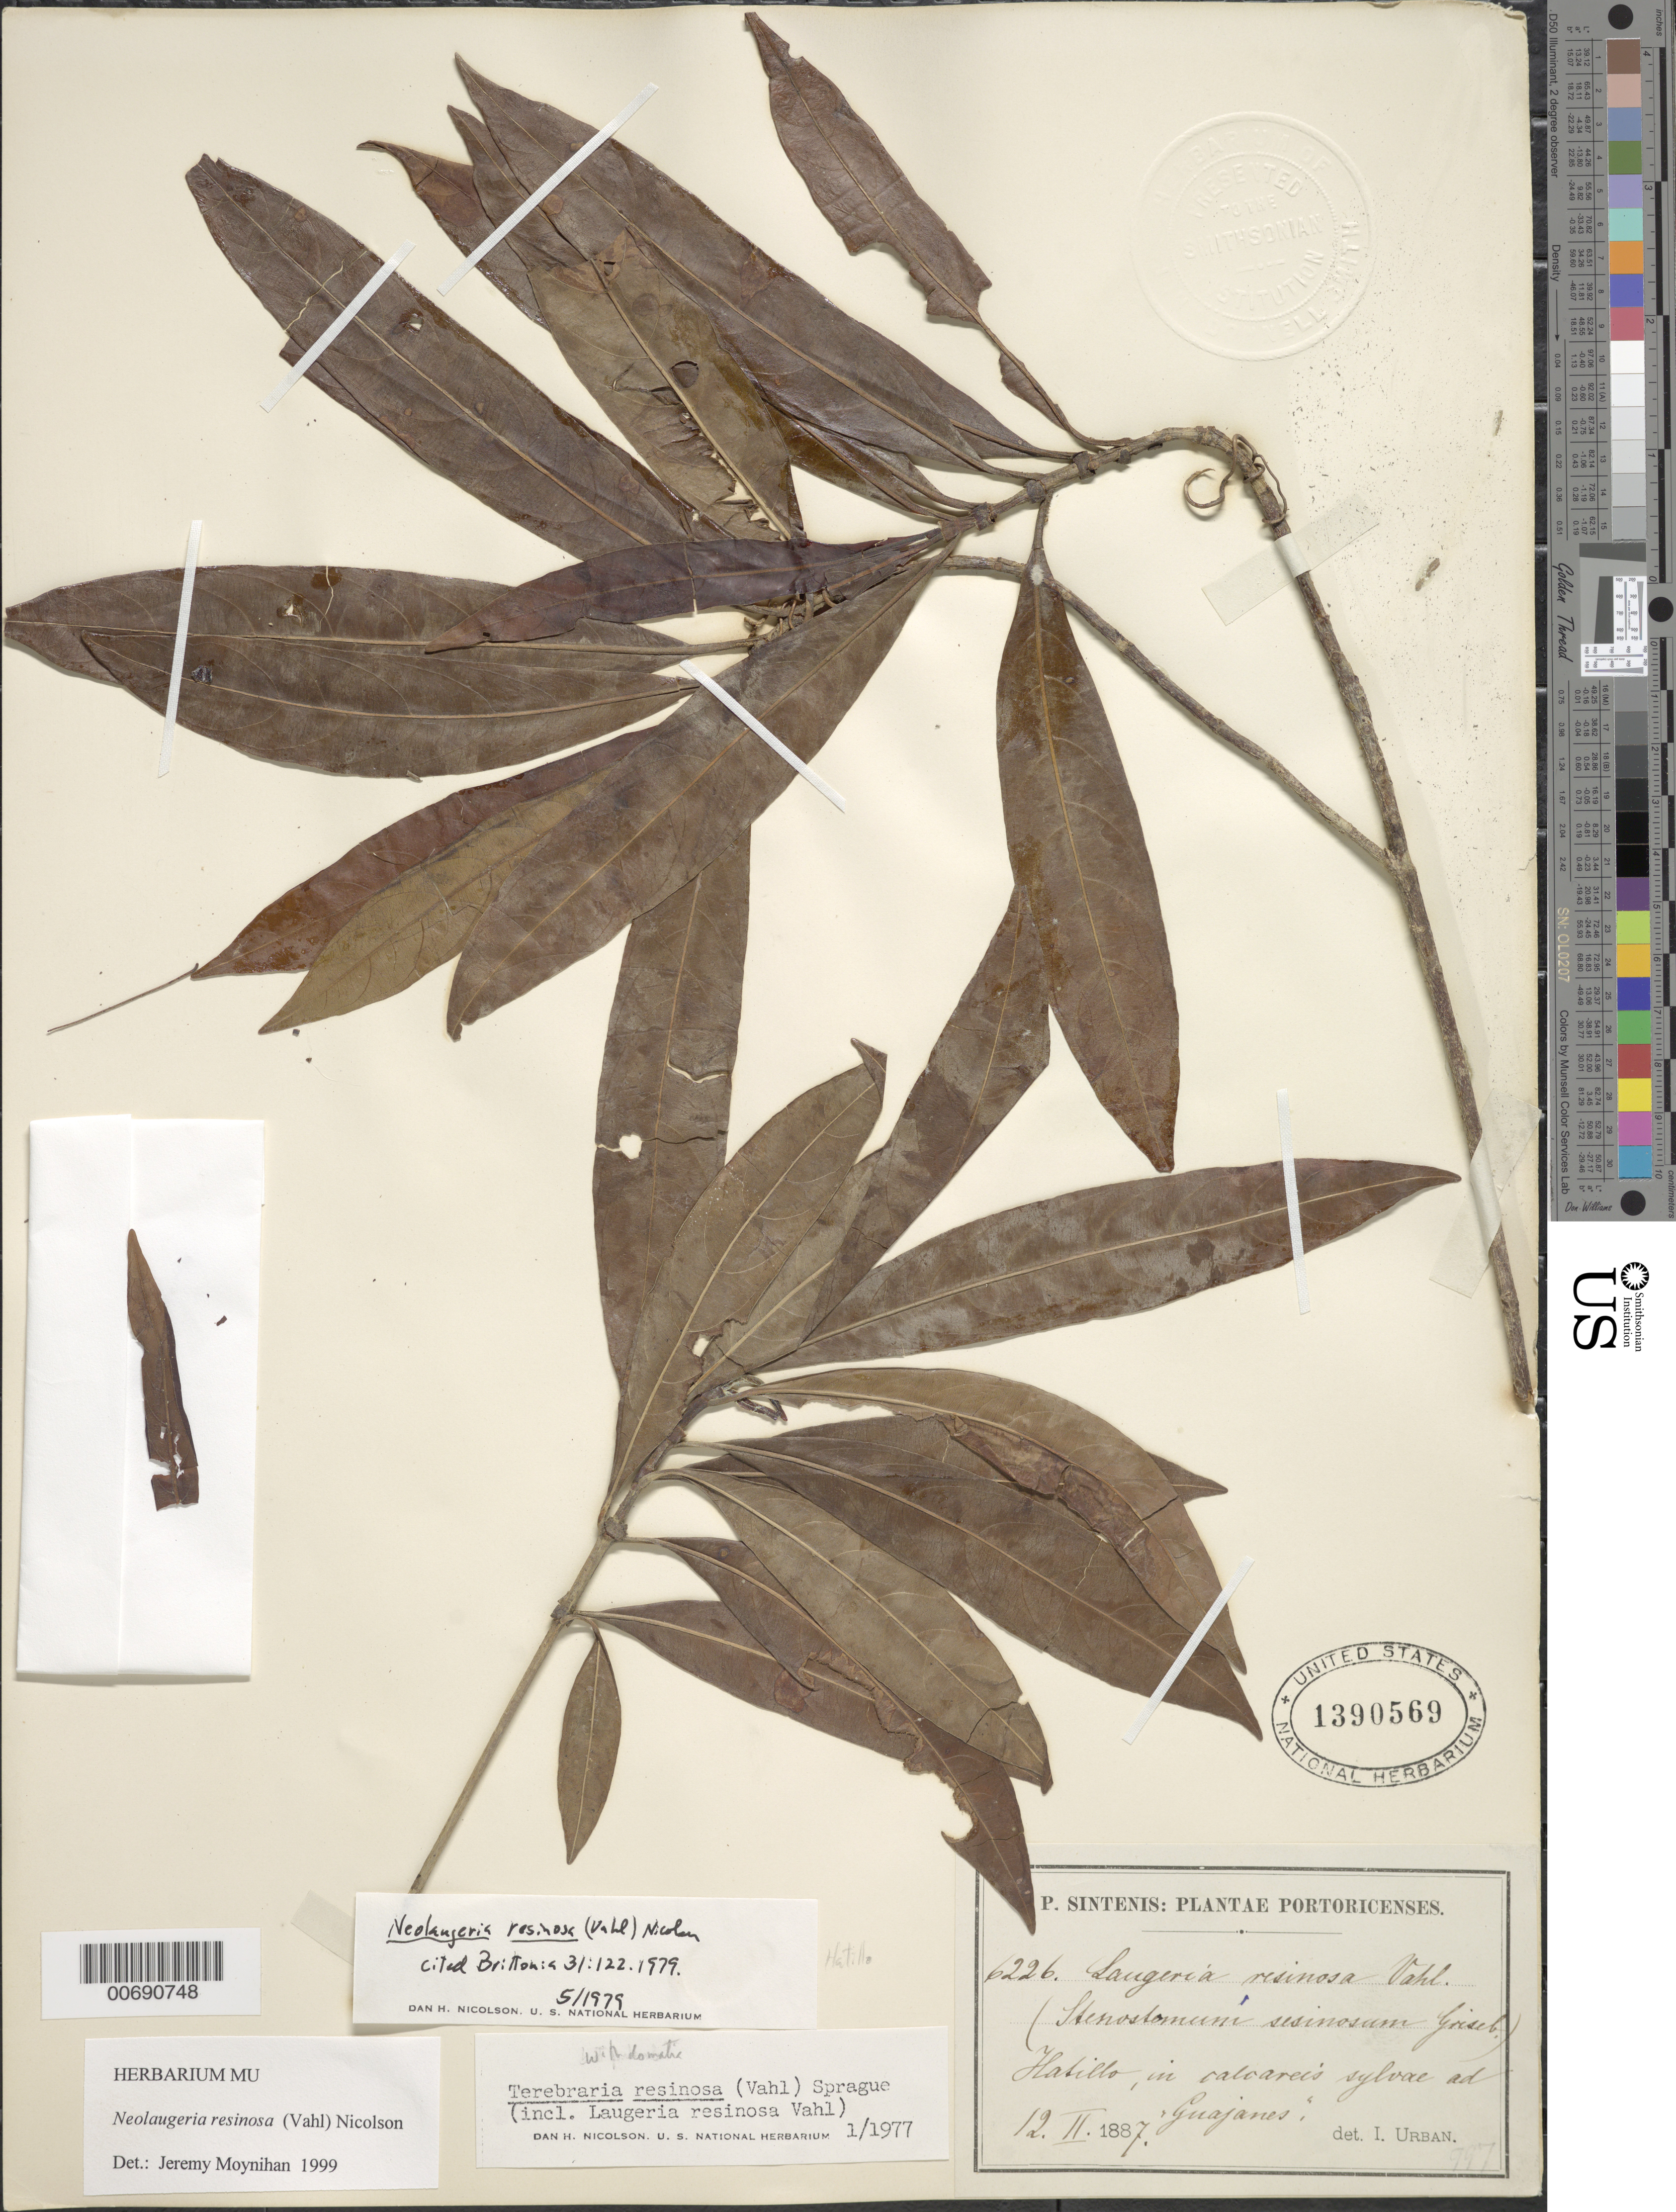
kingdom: Plantae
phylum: Tracheophyta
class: Magnoliopsida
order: Gentianales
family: Rubiaceae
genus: Laugeria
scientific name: Laugeria resinosa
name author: Vahl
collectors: P. Sintenis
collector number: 6226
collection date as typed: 12 Feb 1887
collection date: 1887-02-12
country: Puerto Rico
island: Greater Antilles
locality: Hatillo.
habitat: in calcareis sylvae ad Guajanes.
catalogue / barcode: US 1390569